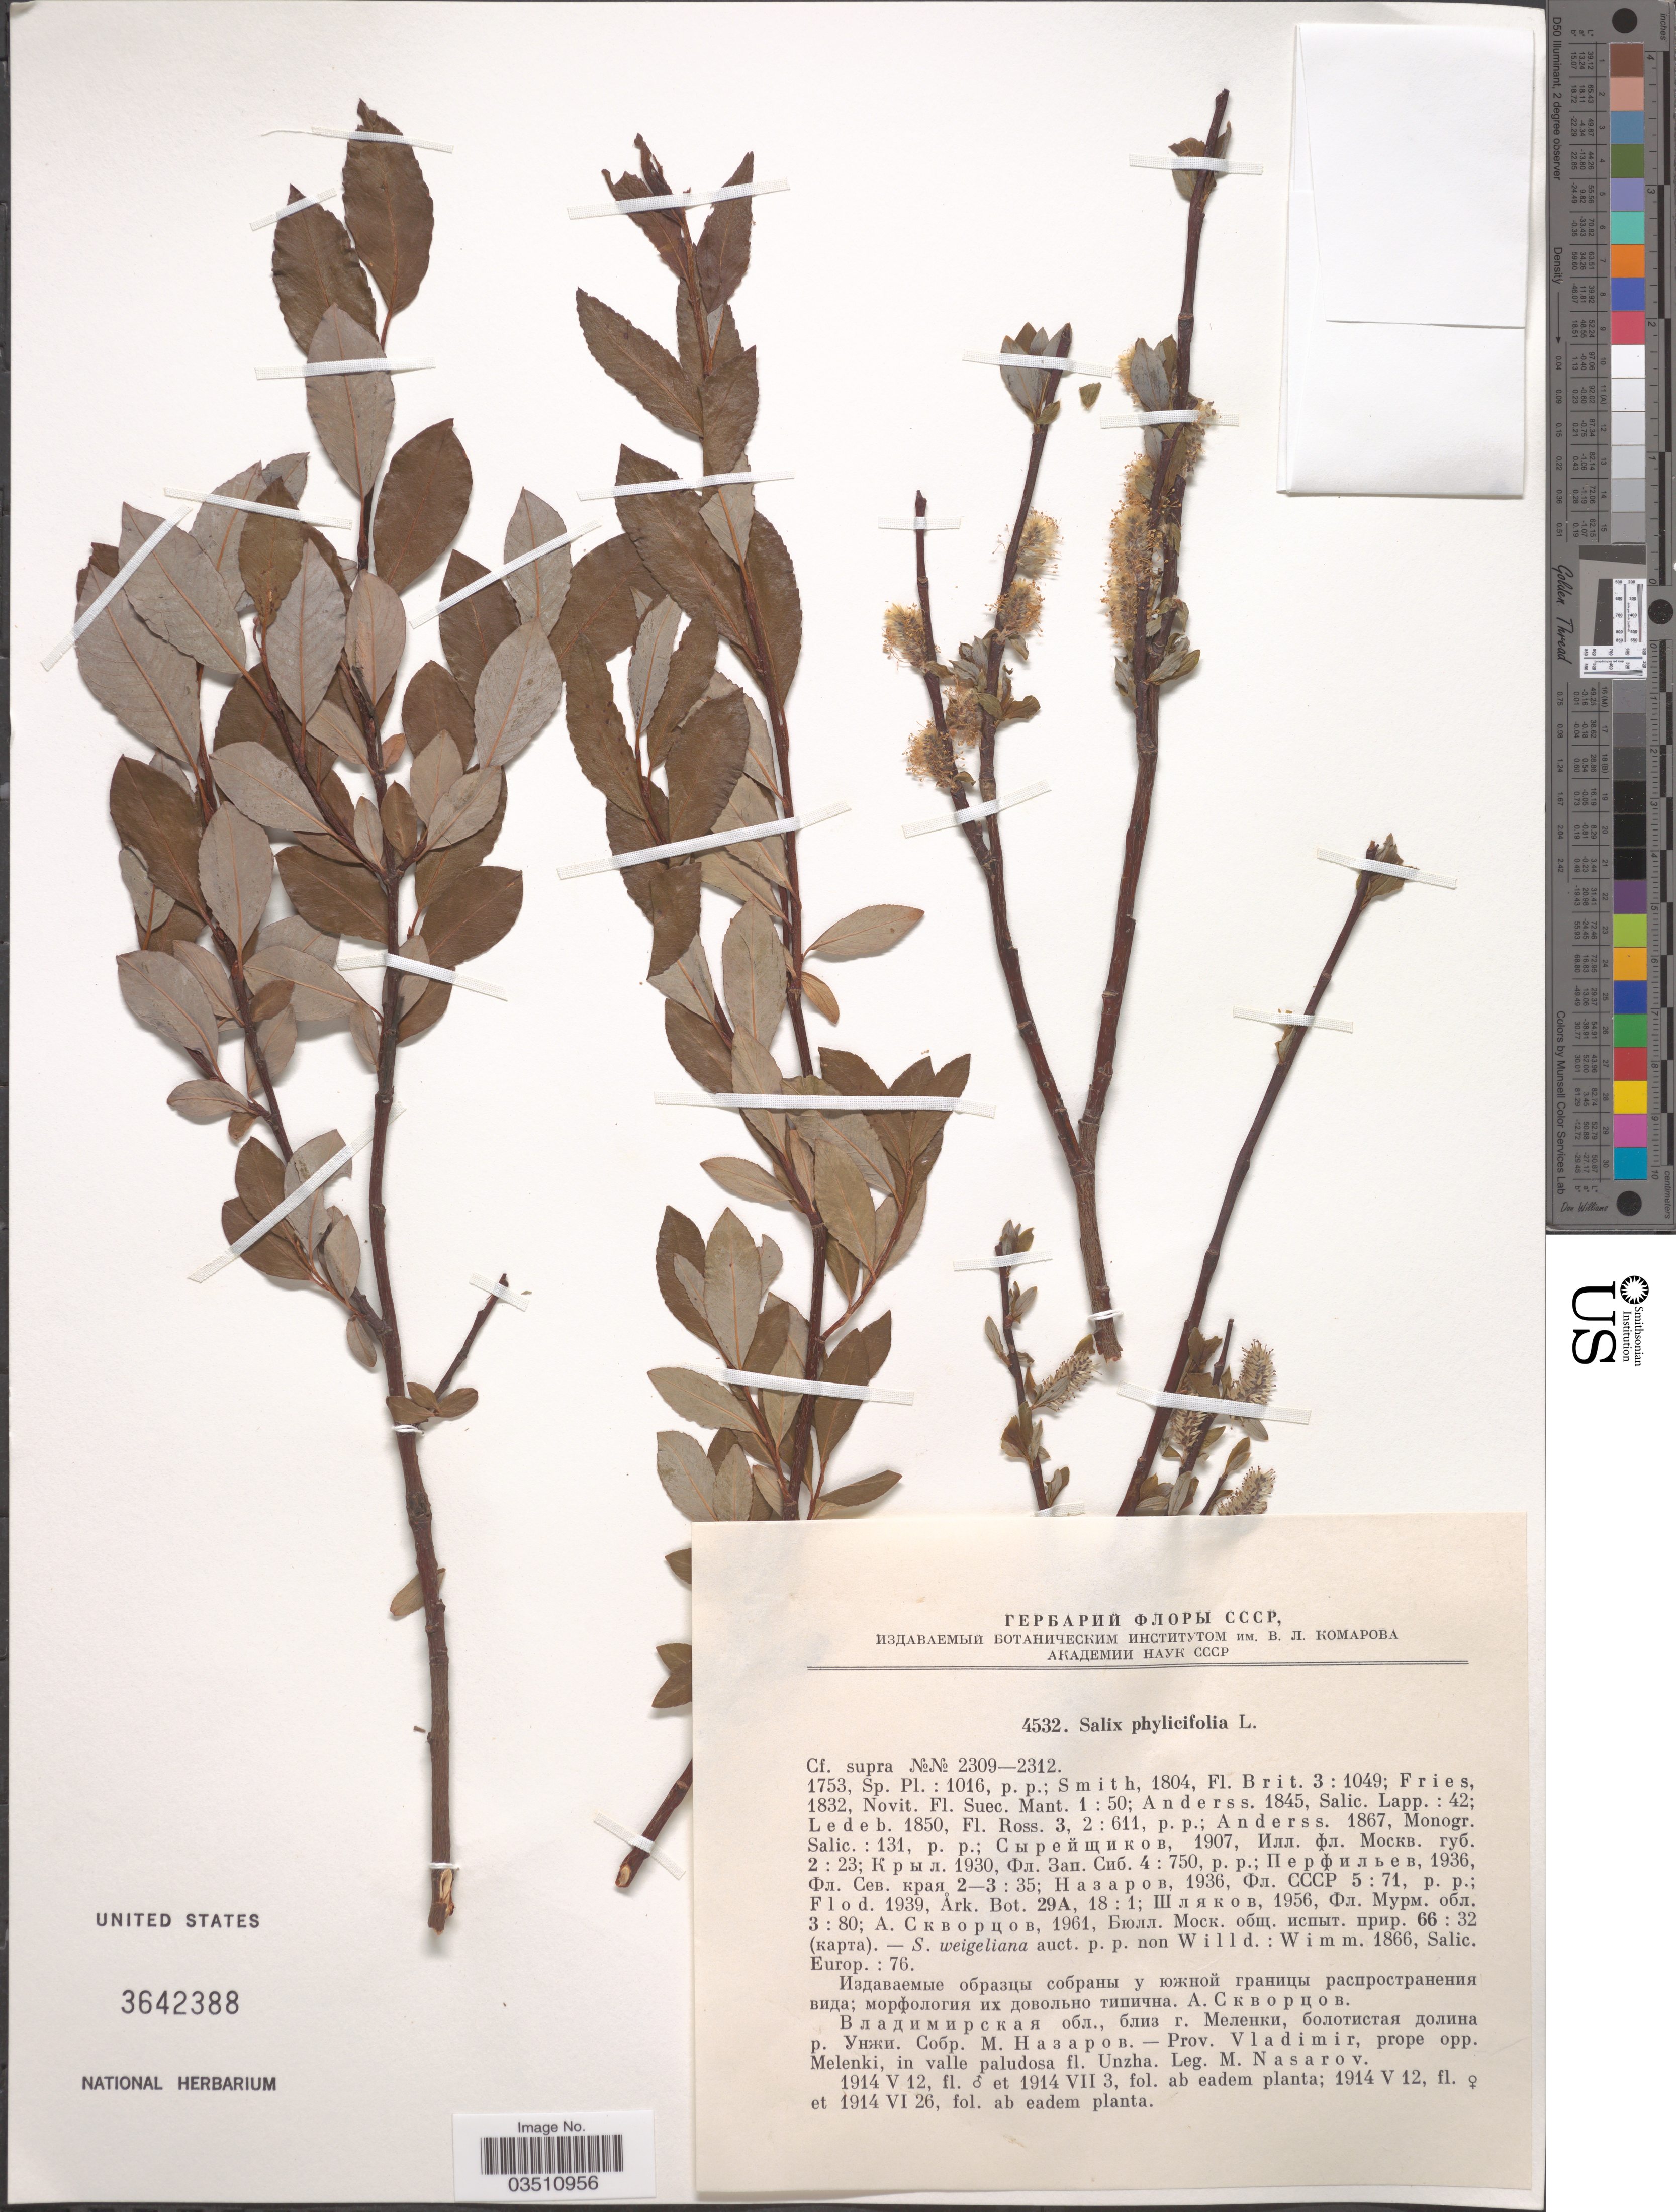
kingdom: Plantae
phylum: Tracheophyta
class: Magnoliopsida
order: Malpighiales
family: Salicaceae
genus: Salix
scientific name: Salix phylicifolia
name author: L.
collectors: M. Nasarow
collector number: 4532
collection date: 1914-05-12/1914-07-03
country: Russian Federation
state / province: Vladimir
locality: Prope opp. Melenki, in valle paludosa fl. Unzha.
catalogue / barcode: US 3642388